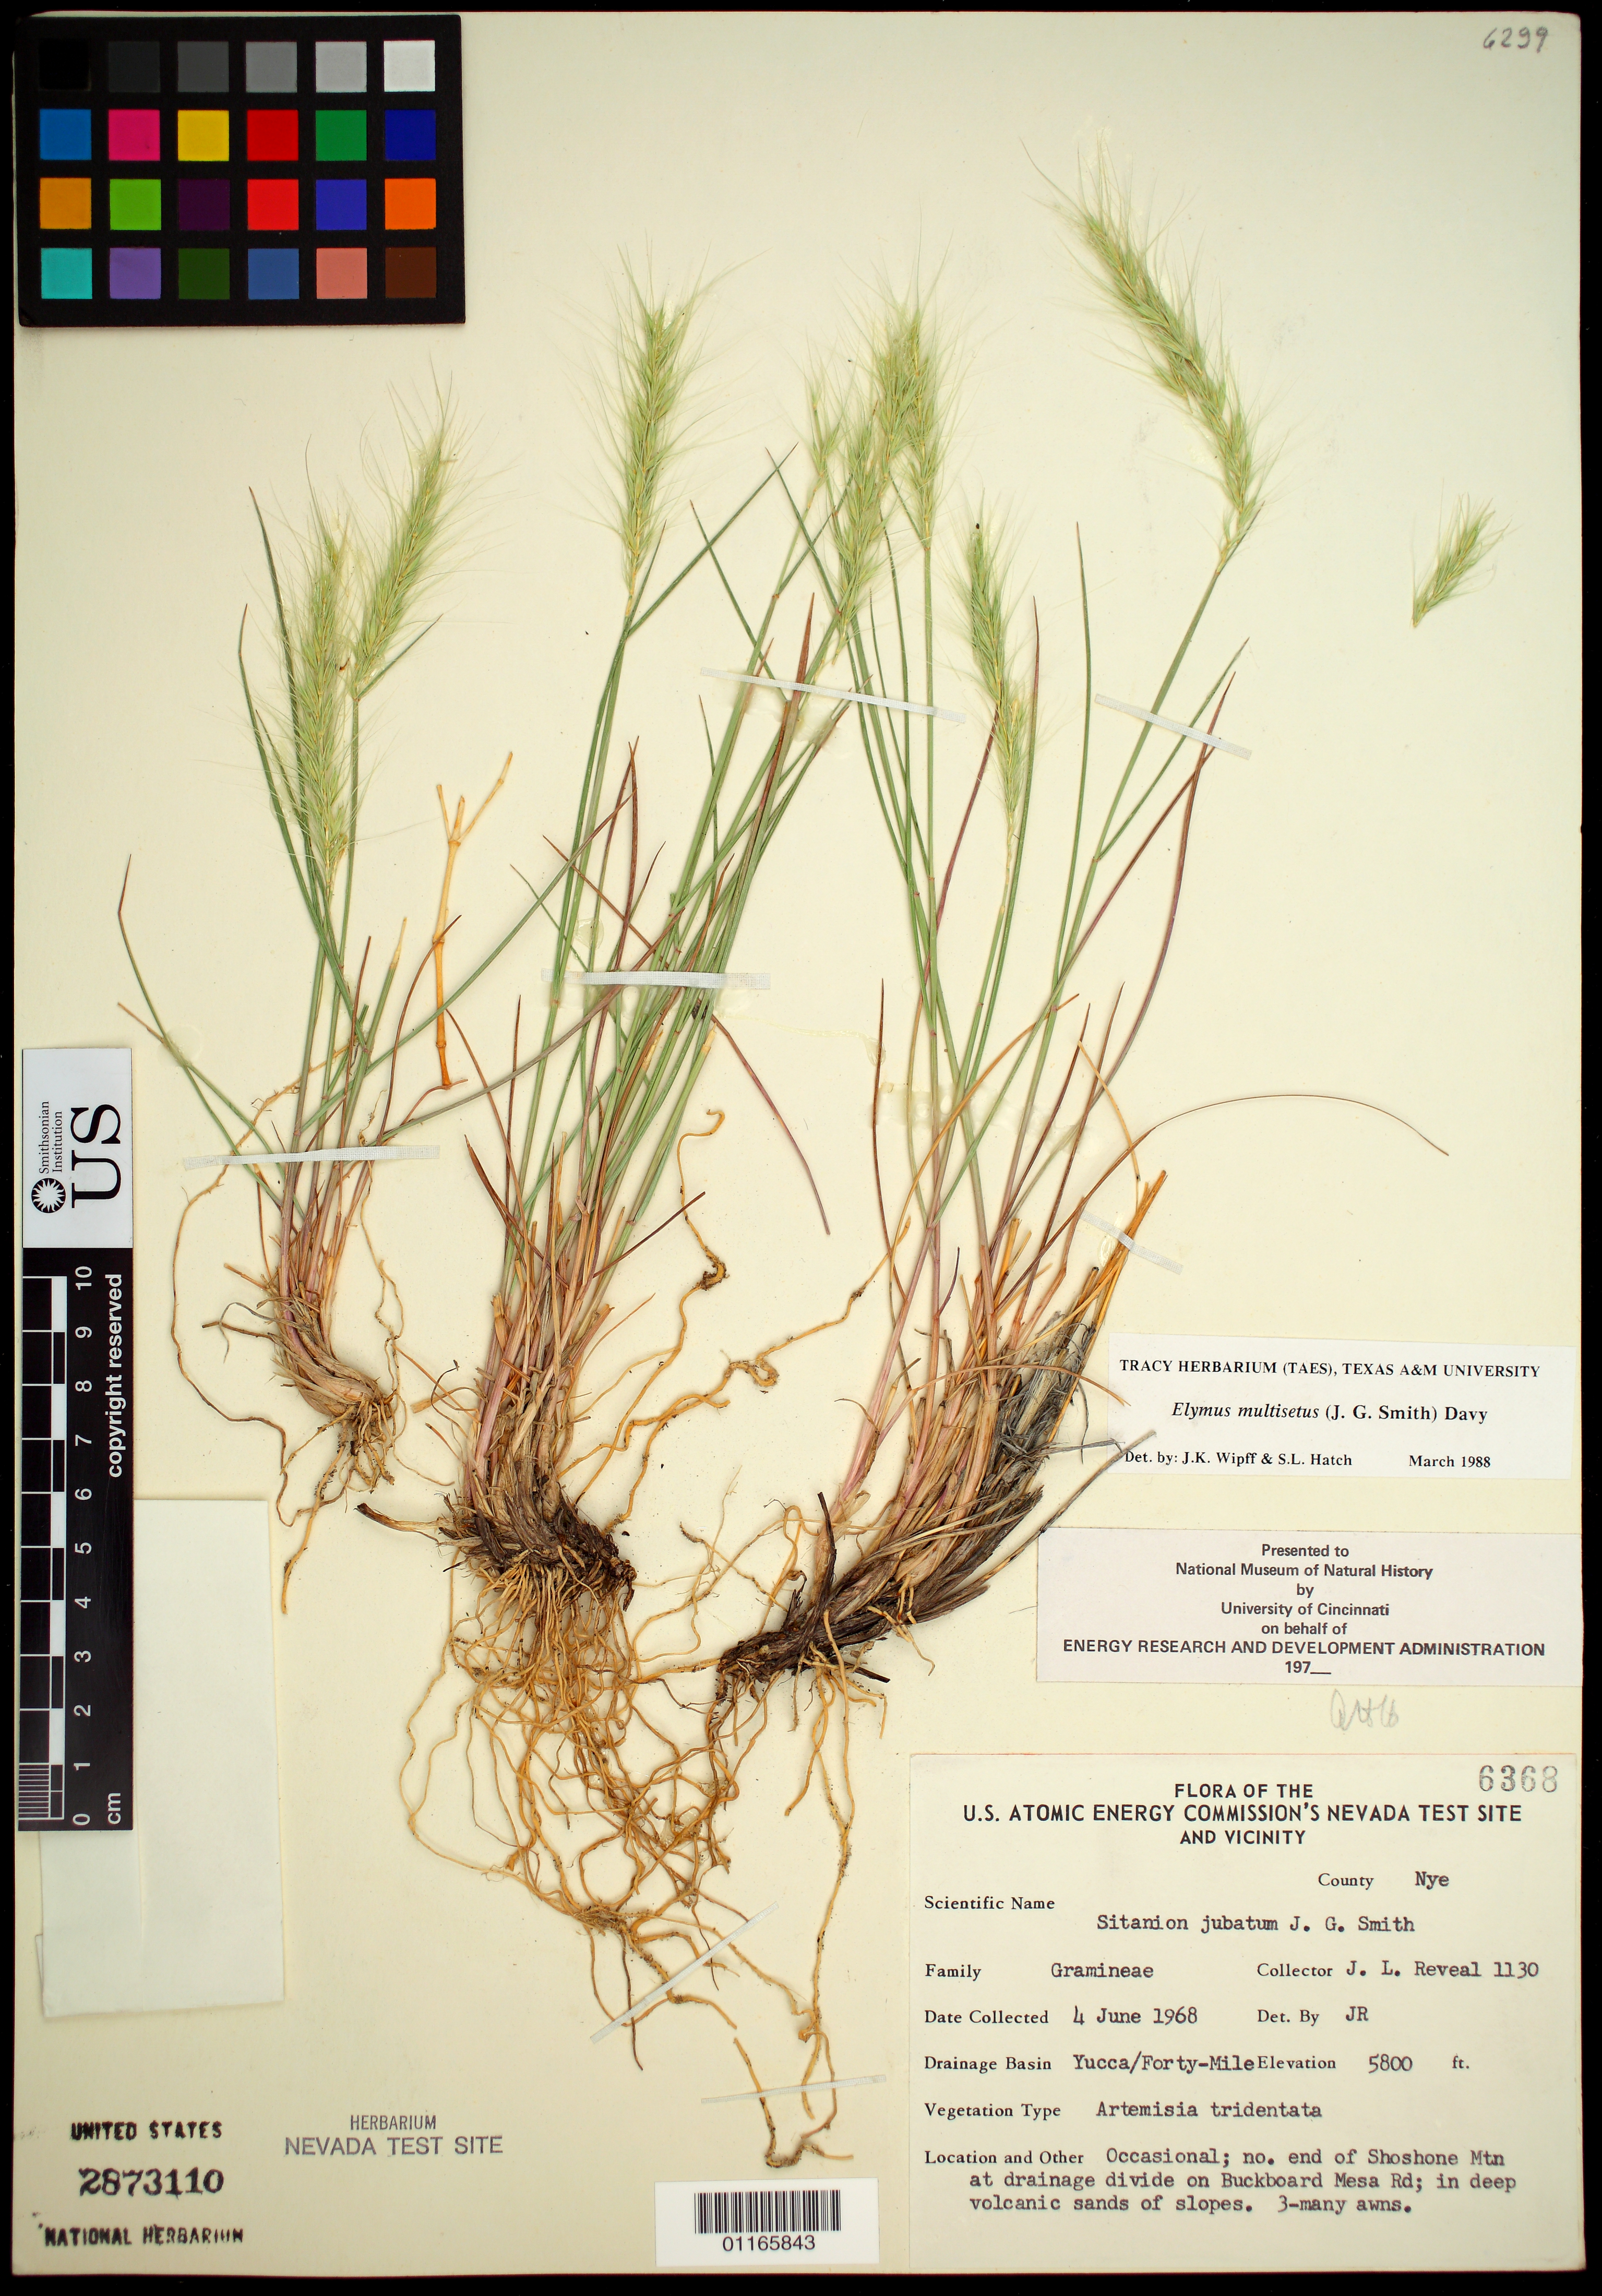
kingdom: Plantae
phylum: Tracheophyta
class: Liliopsida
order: Poales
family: Poaceae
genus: Elymus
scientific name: Elymus multisetus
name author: (J.G. Sm.) Burtt Davy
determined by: Wipff, J. K.; Hatch, S. L.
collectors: J. L. Reveal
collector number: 1130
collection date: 1968-06-04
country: United States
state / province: Nevada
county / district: Nye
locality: Drainage Basin: Yucca/Forest-Mile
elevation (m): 1768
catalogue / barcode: US 2873110